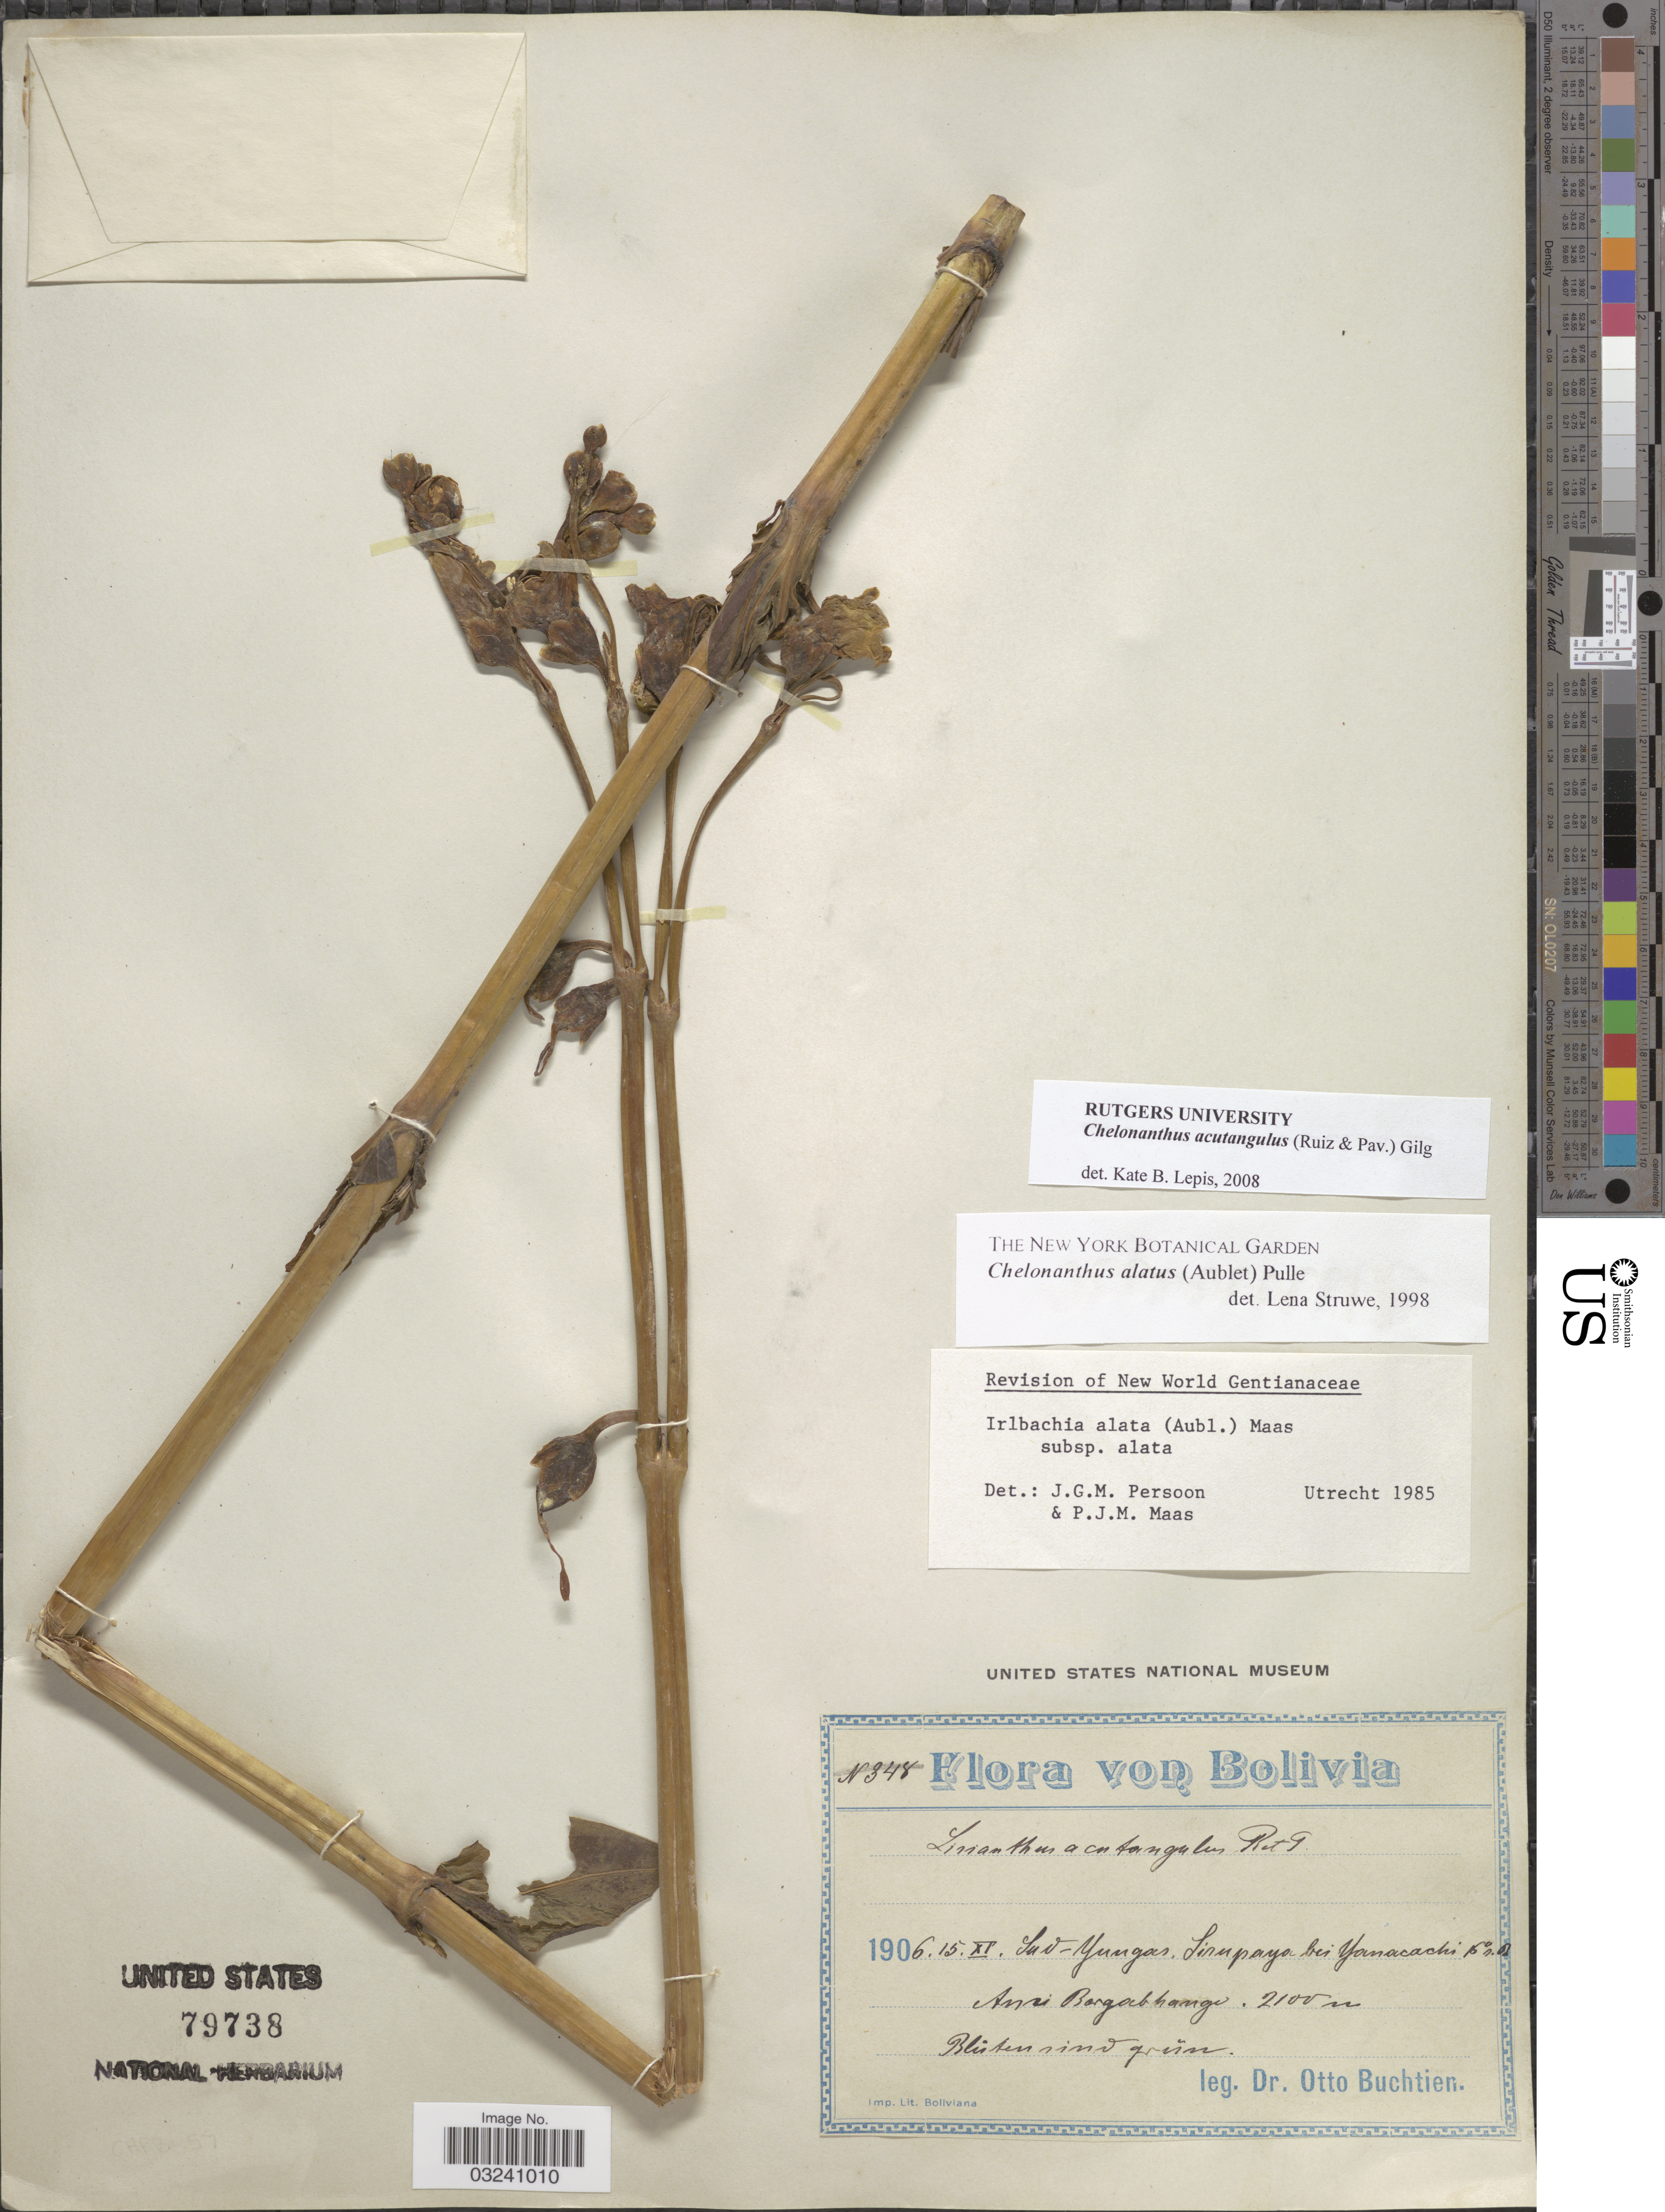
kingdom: Plantae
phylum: Tracheophyta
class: Magnoliopsida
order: Gentianales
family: Gentianaceae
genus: Chelonanthus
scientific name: Chelonanthus acutangulus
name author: (Ruiz & Pav.) Gilg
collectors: O. Buchtien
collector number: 348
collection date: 1906-11-15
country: Bolivia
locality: Sud-Yungas. Sirupaya bei Yanacachi 16°s. Br.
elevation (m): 2100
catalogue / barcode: US 79738